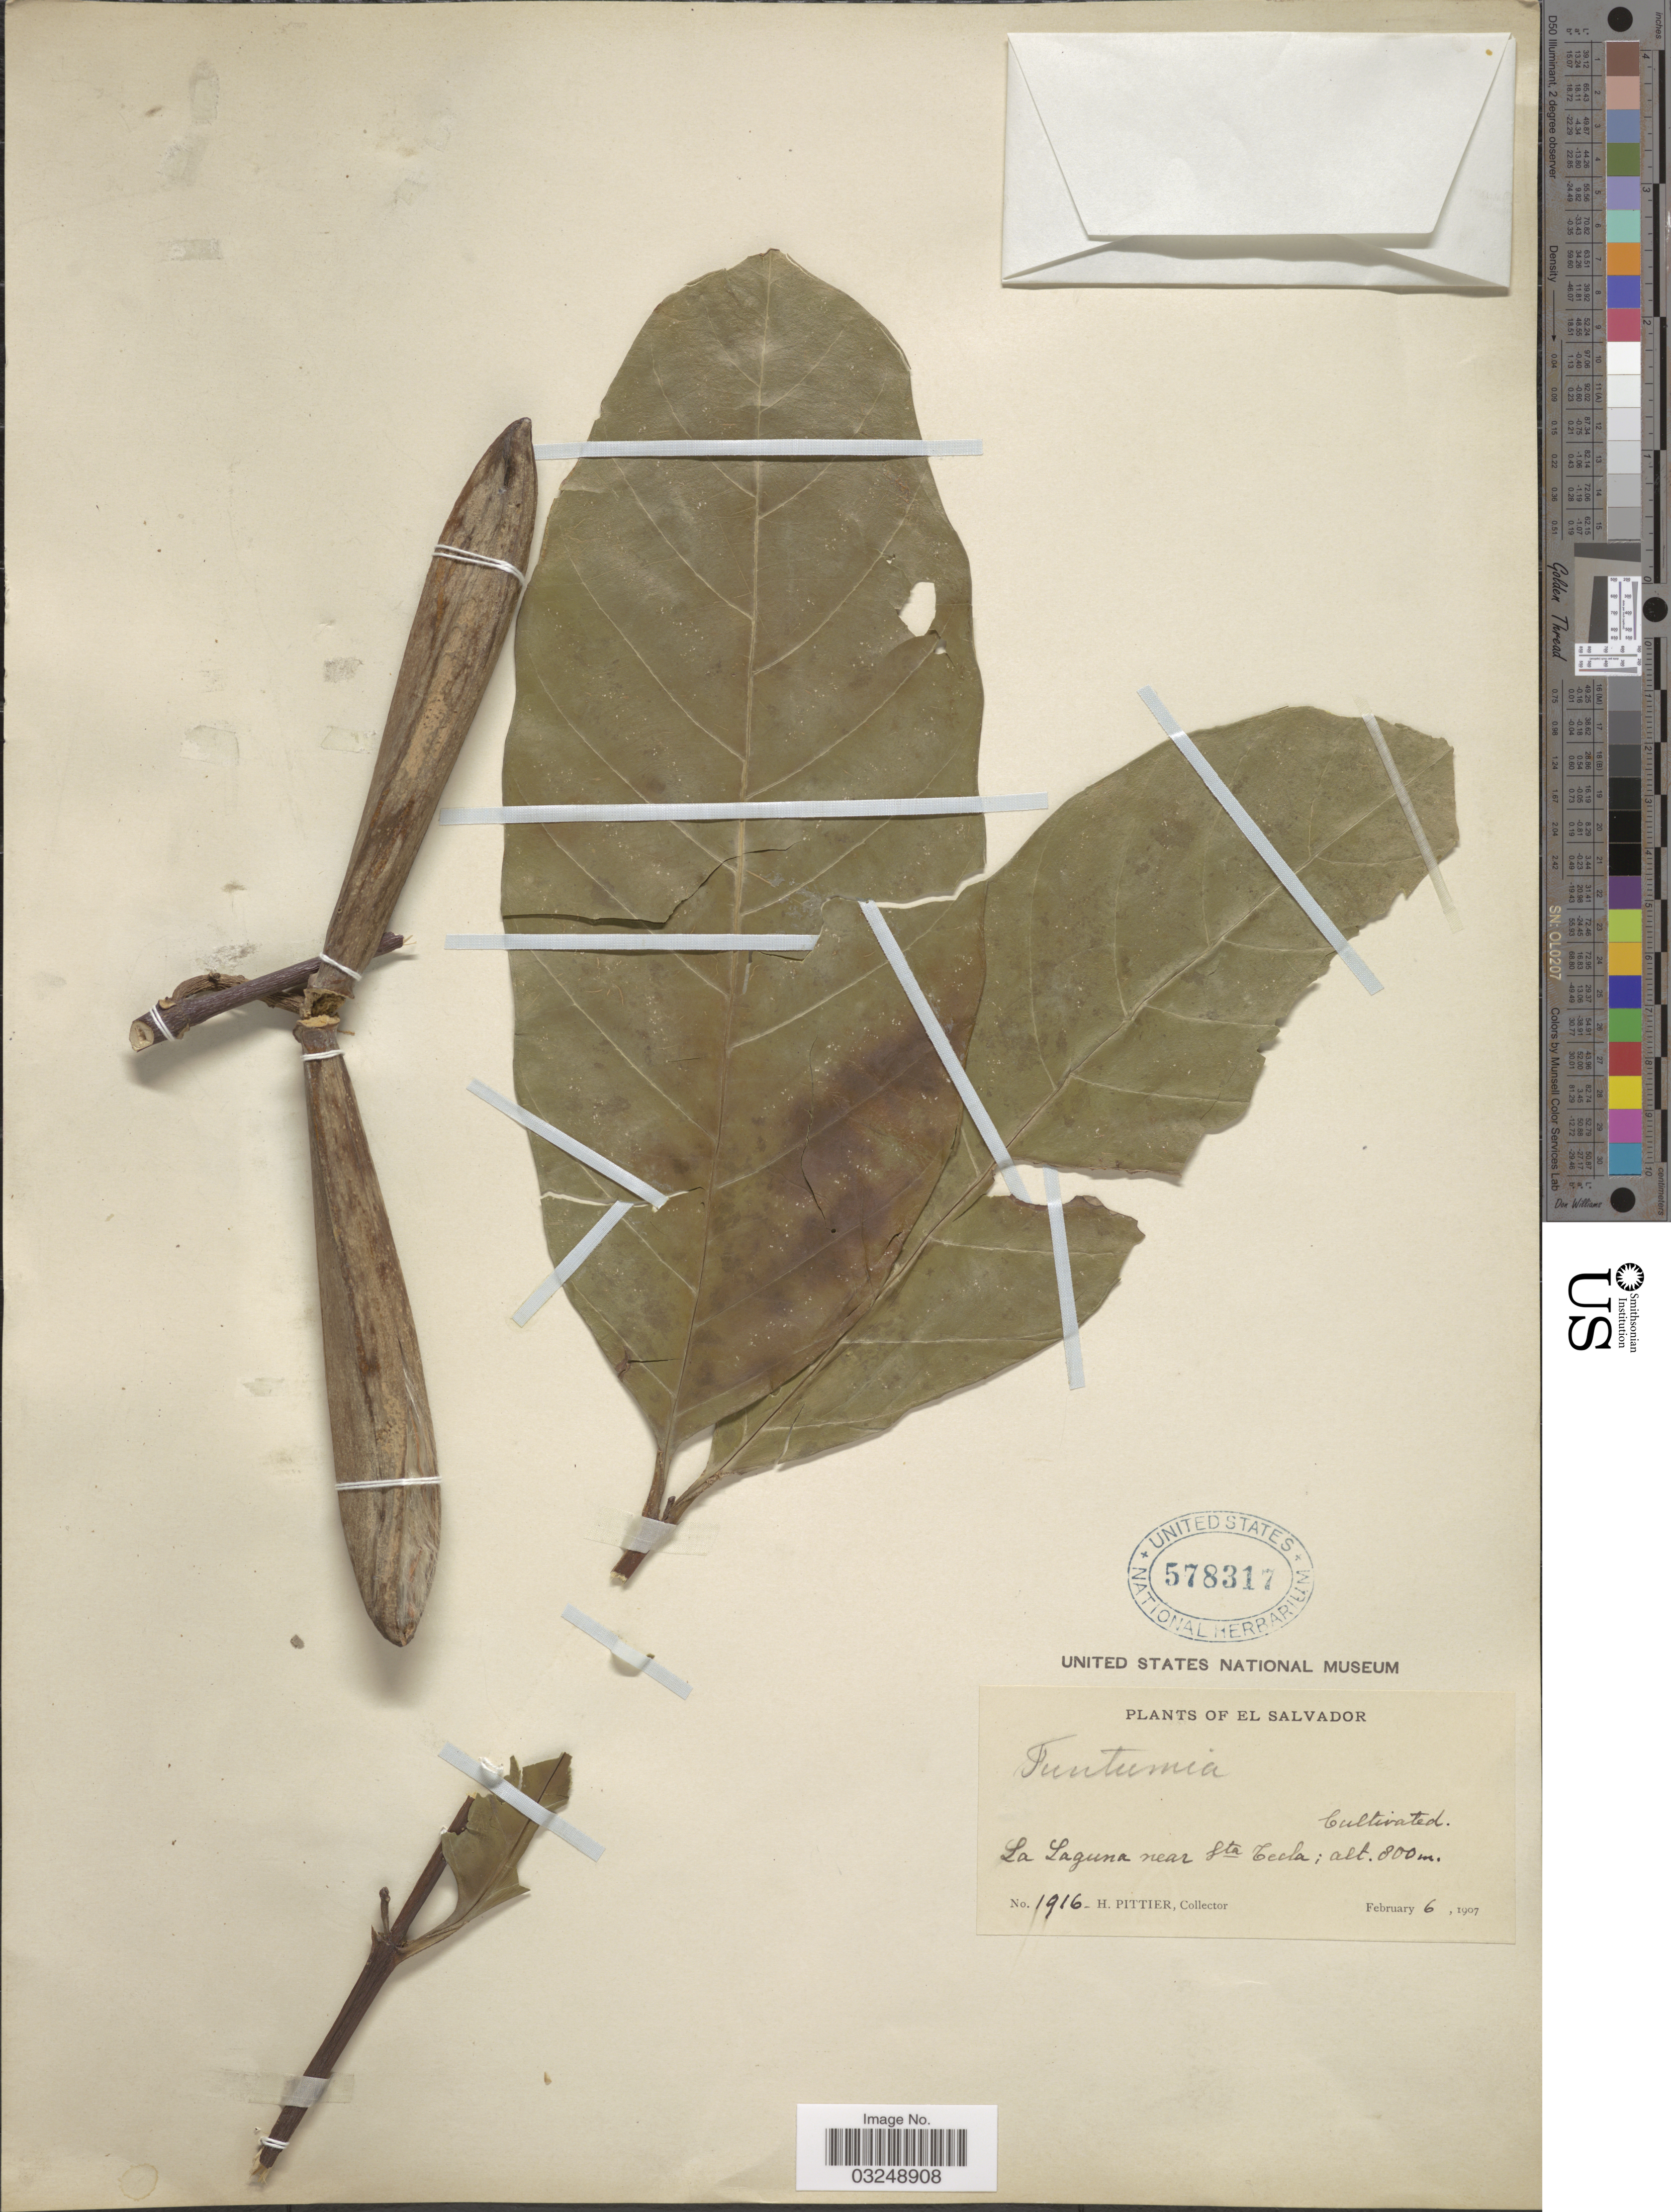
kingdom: Plantae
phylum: Tracheophyta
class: Magnoliopsida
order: Gentianales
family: Apocynaceae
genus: Funtumia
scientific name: Funtumia sp.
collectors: H. F. Pittier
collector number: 1916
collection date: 1907-02-06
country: El Salvador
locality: La Laguna, near Sta Tecla.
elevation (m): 800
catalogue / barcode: US 578317